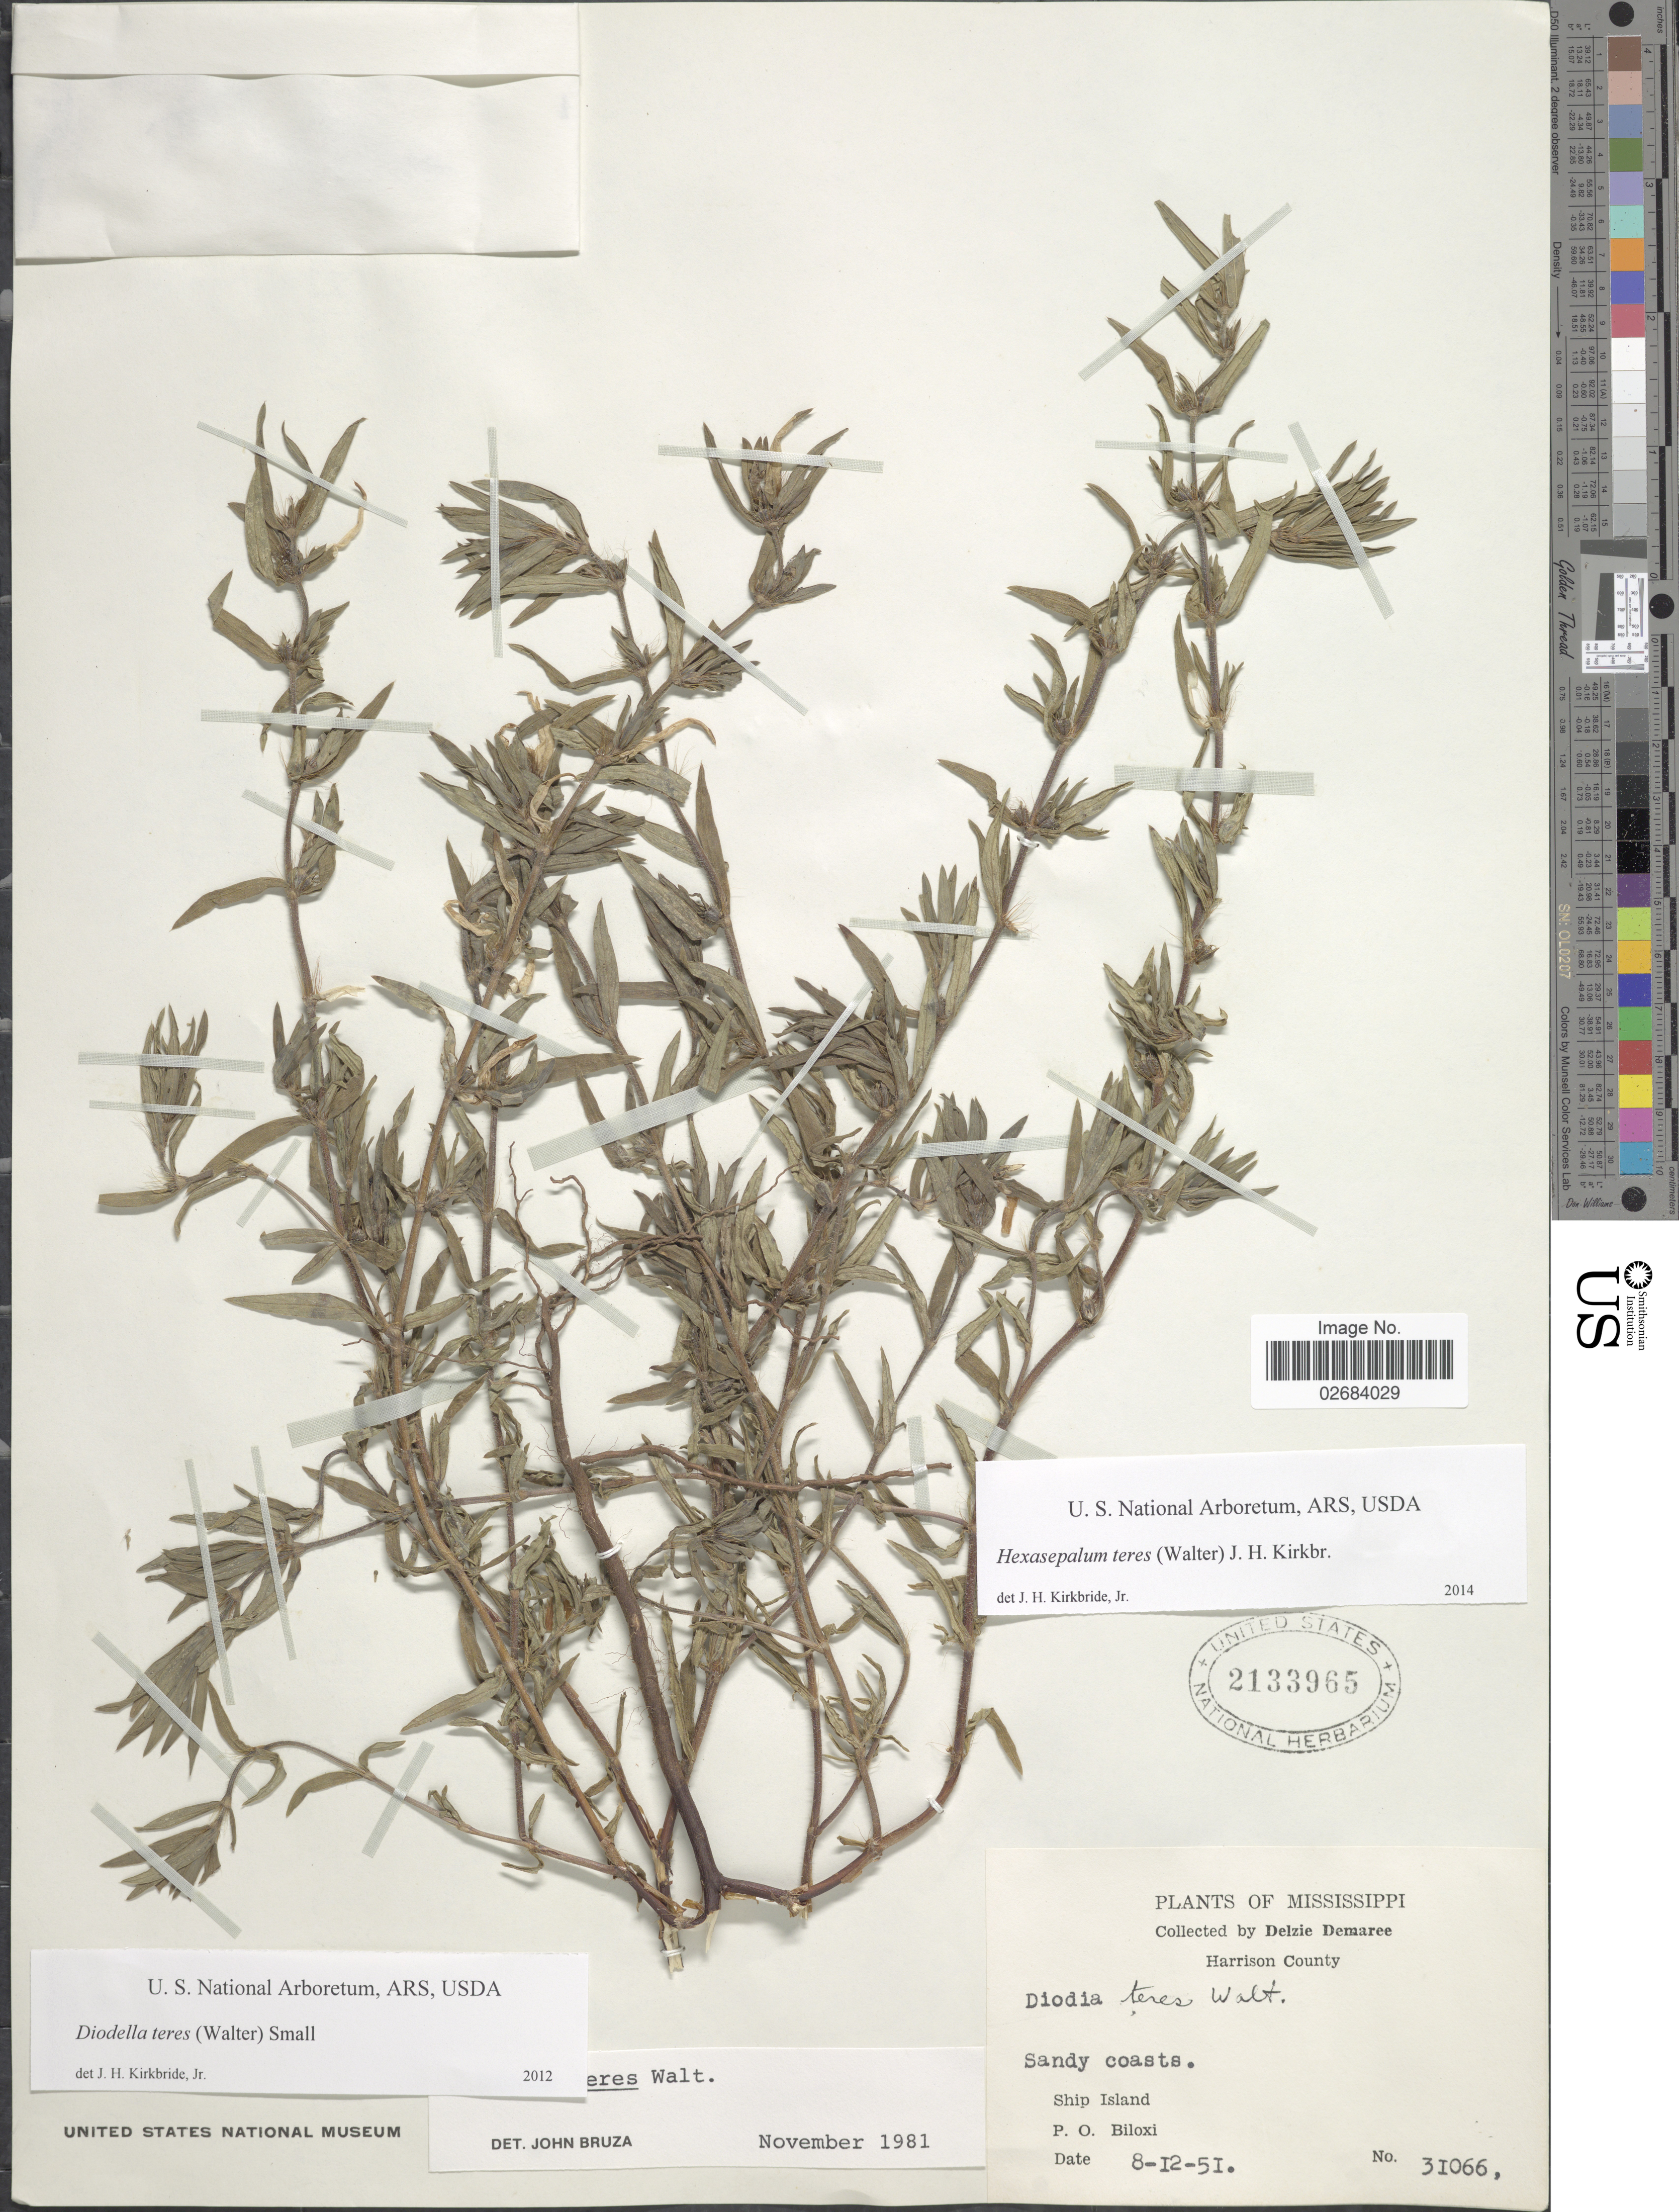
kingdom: Plantae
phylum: Tracheophyta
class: Magnoliopsida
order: Gentianales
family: Rubiaceae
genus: Diodia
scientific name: Diodia teres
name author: Walter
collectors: D. Demaree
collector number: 31066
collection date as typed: Transcribed d/m/y: 12/8/51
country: United States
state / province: Mississippi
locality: Harrison County, sandy coasts, Ship Island, P.O. Biloxi.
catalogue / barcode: US 2133965